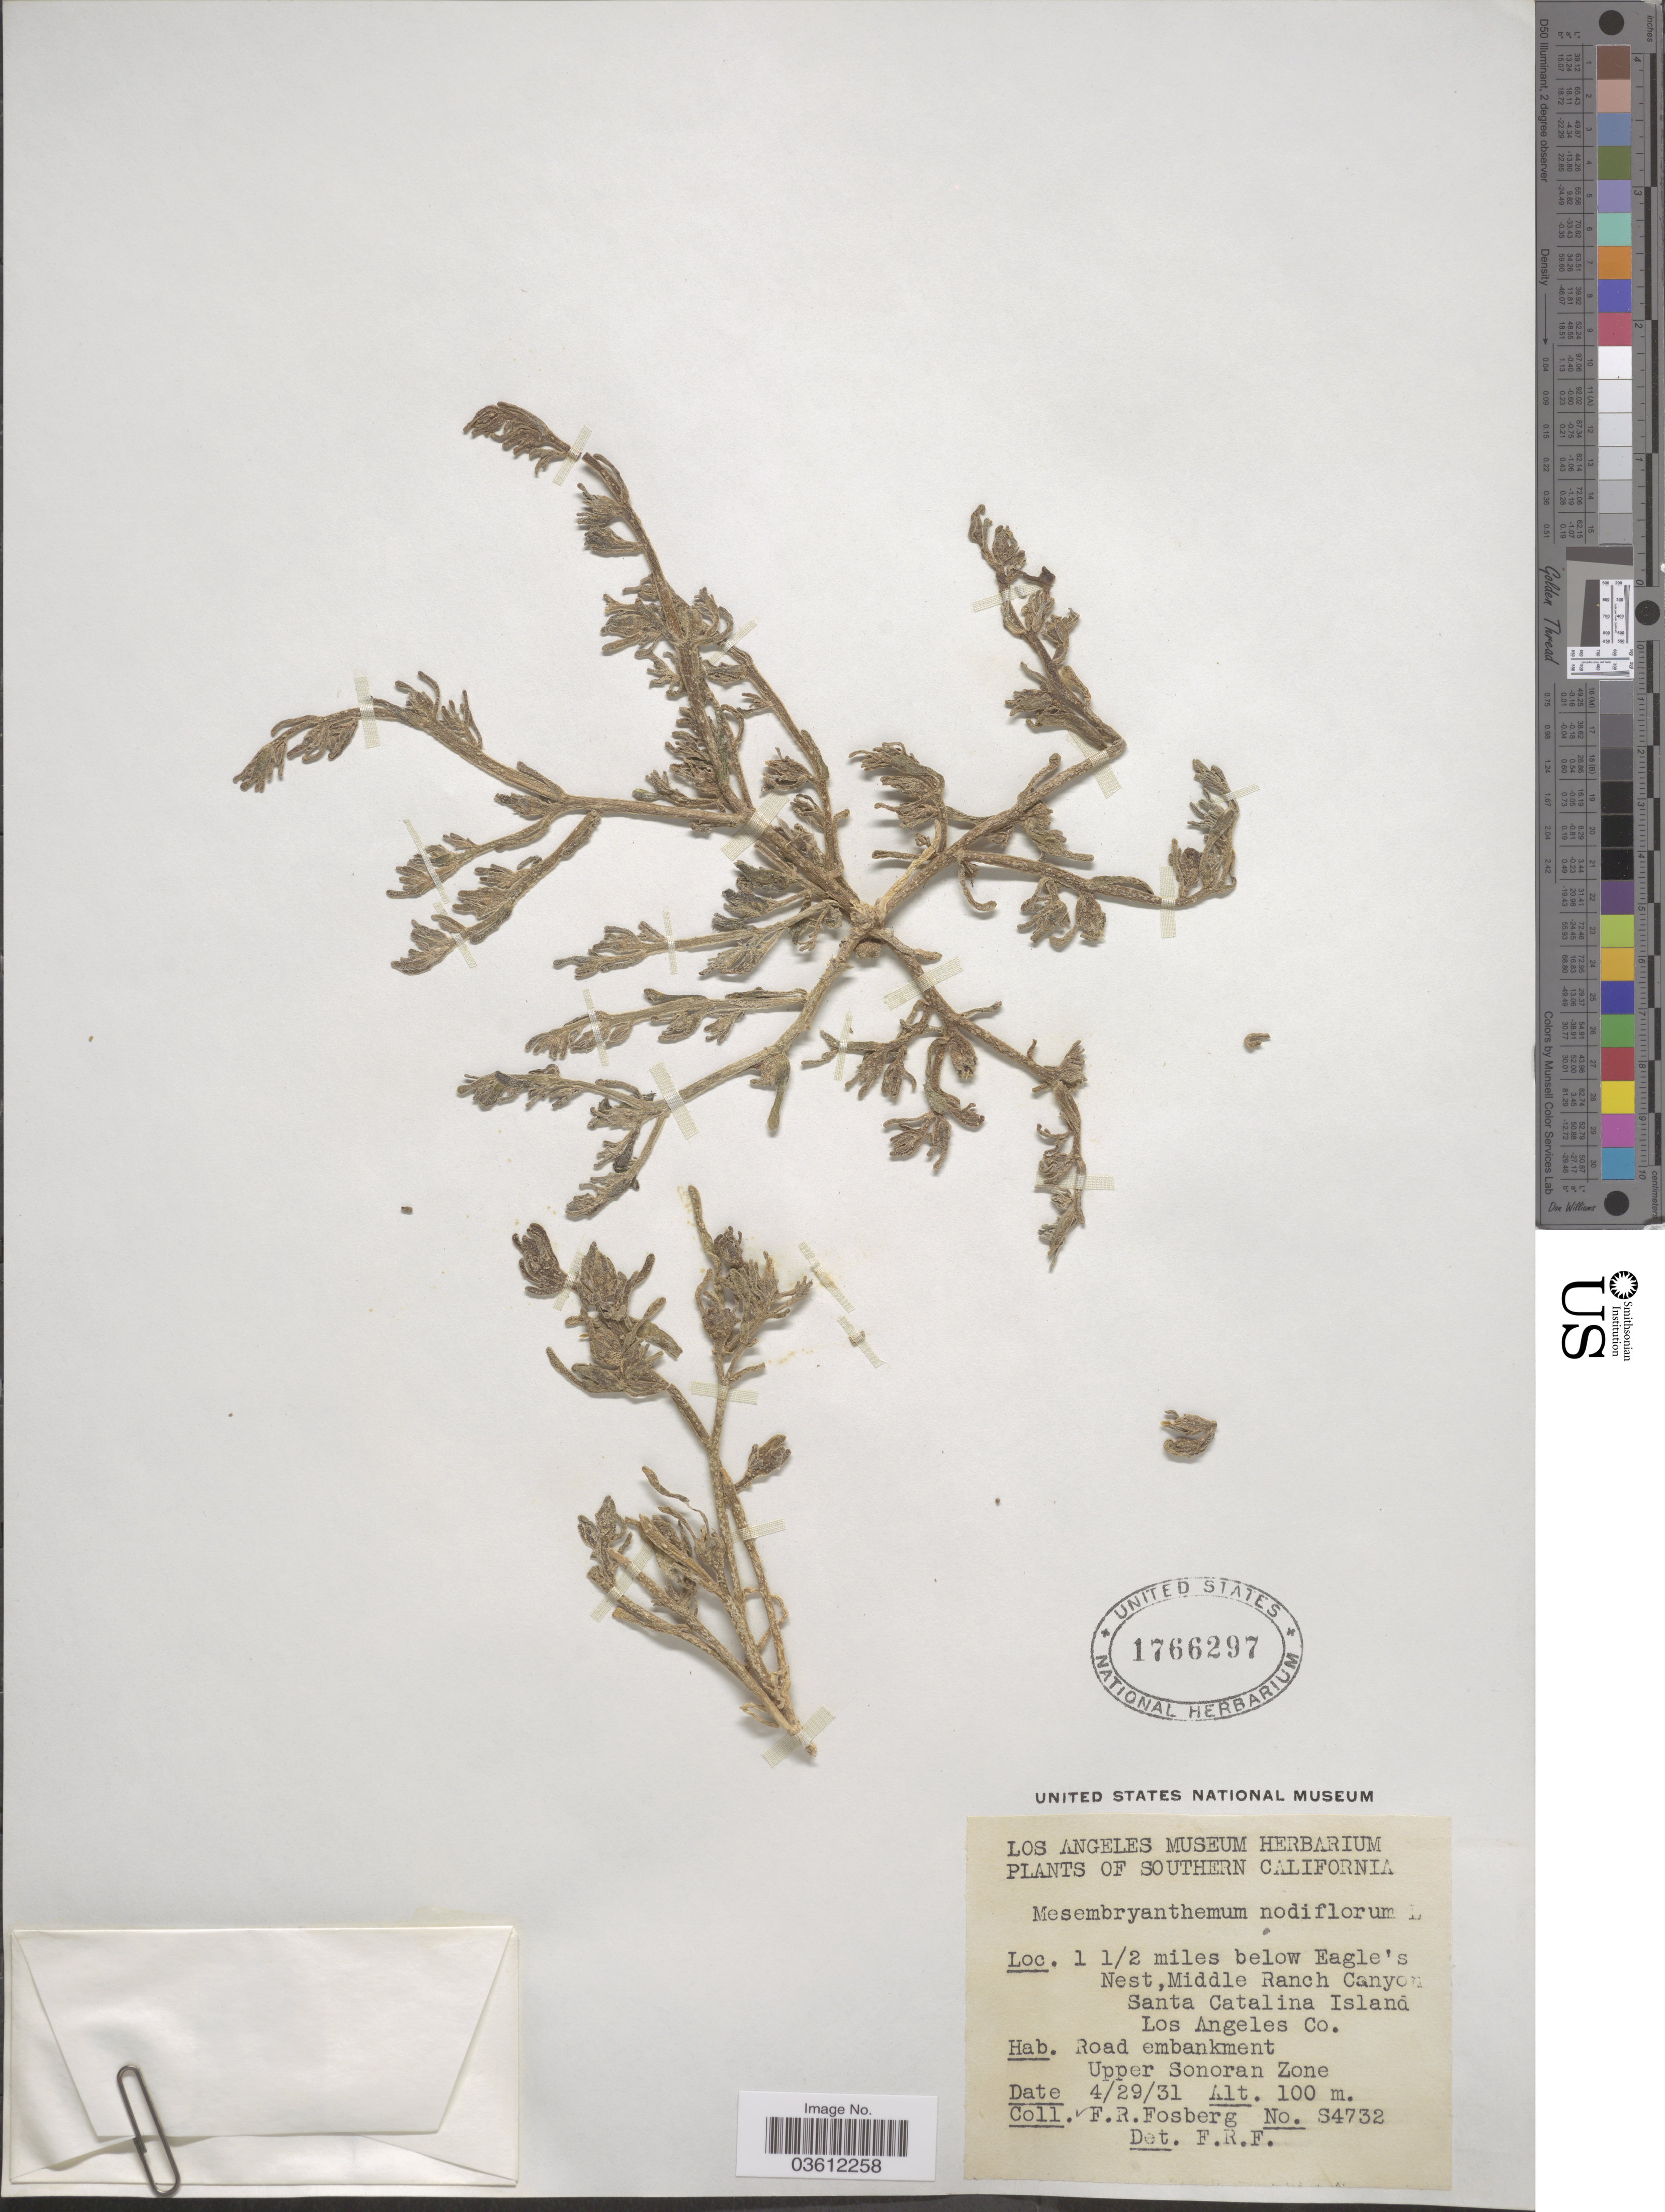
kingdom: Plantae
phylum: Tracheophyta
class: Magnoliopsida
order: Caryophyllales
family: Aizoaceae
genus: Mesembryanthemum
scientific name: Mesembryanthemum nodiflorum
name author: L.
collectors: F. R. Fosberg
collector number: S4732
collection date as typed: Transcribed d/m/y: 29/4/31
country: United States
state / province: California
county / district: Los Angeles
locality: Southern California. 1½ miles below Eagle's Nest, Middle Ranch Canyon. Santa Catalina Island. Los Angeles Co. Road embankment.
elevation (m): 100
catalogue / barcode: US 1766297